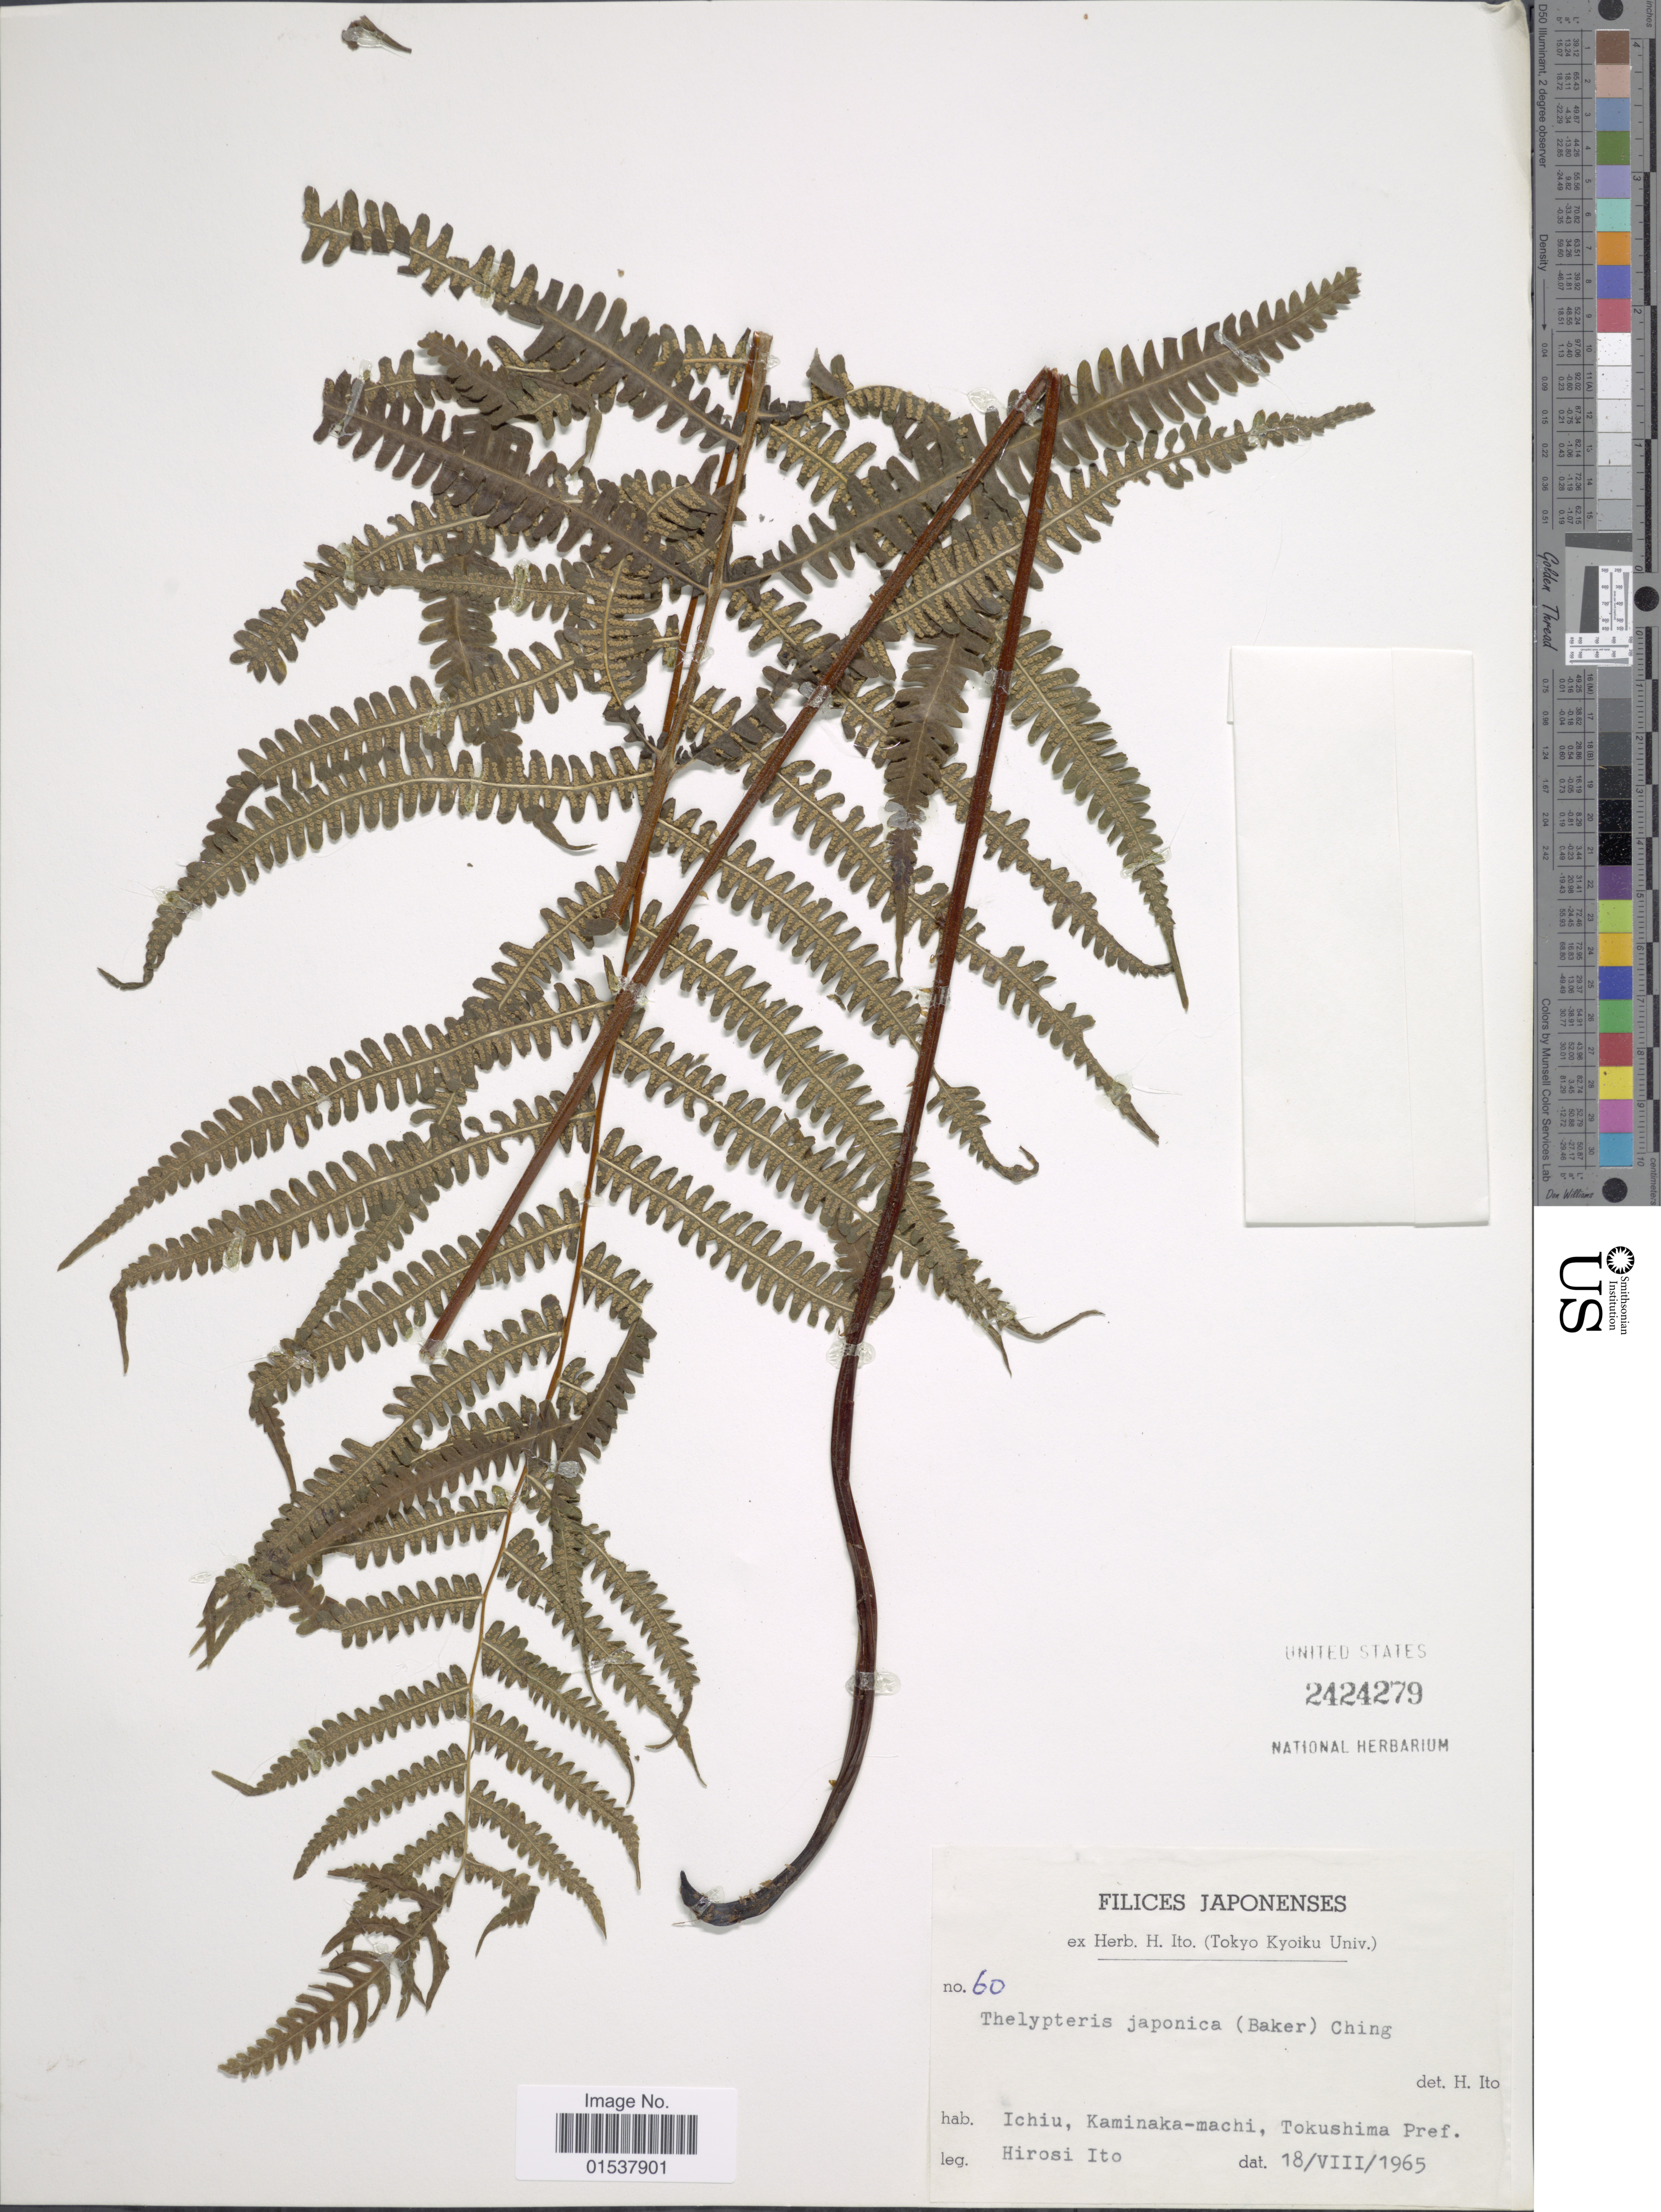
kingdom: Plantae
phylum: Tracheophyta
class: Polypodiopsida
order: Polypodiales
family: Thelypteridaceae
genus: Parathelypteris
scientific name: Parathelypteris japonica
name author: (Baker) Ching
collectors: H. Itô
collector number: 60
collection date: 1965-08-18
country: Japan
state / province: Tokusima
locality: Japonenses, Ichiu, Kaminaka-machi, Tokushima Pref.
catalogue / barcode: US 2424279